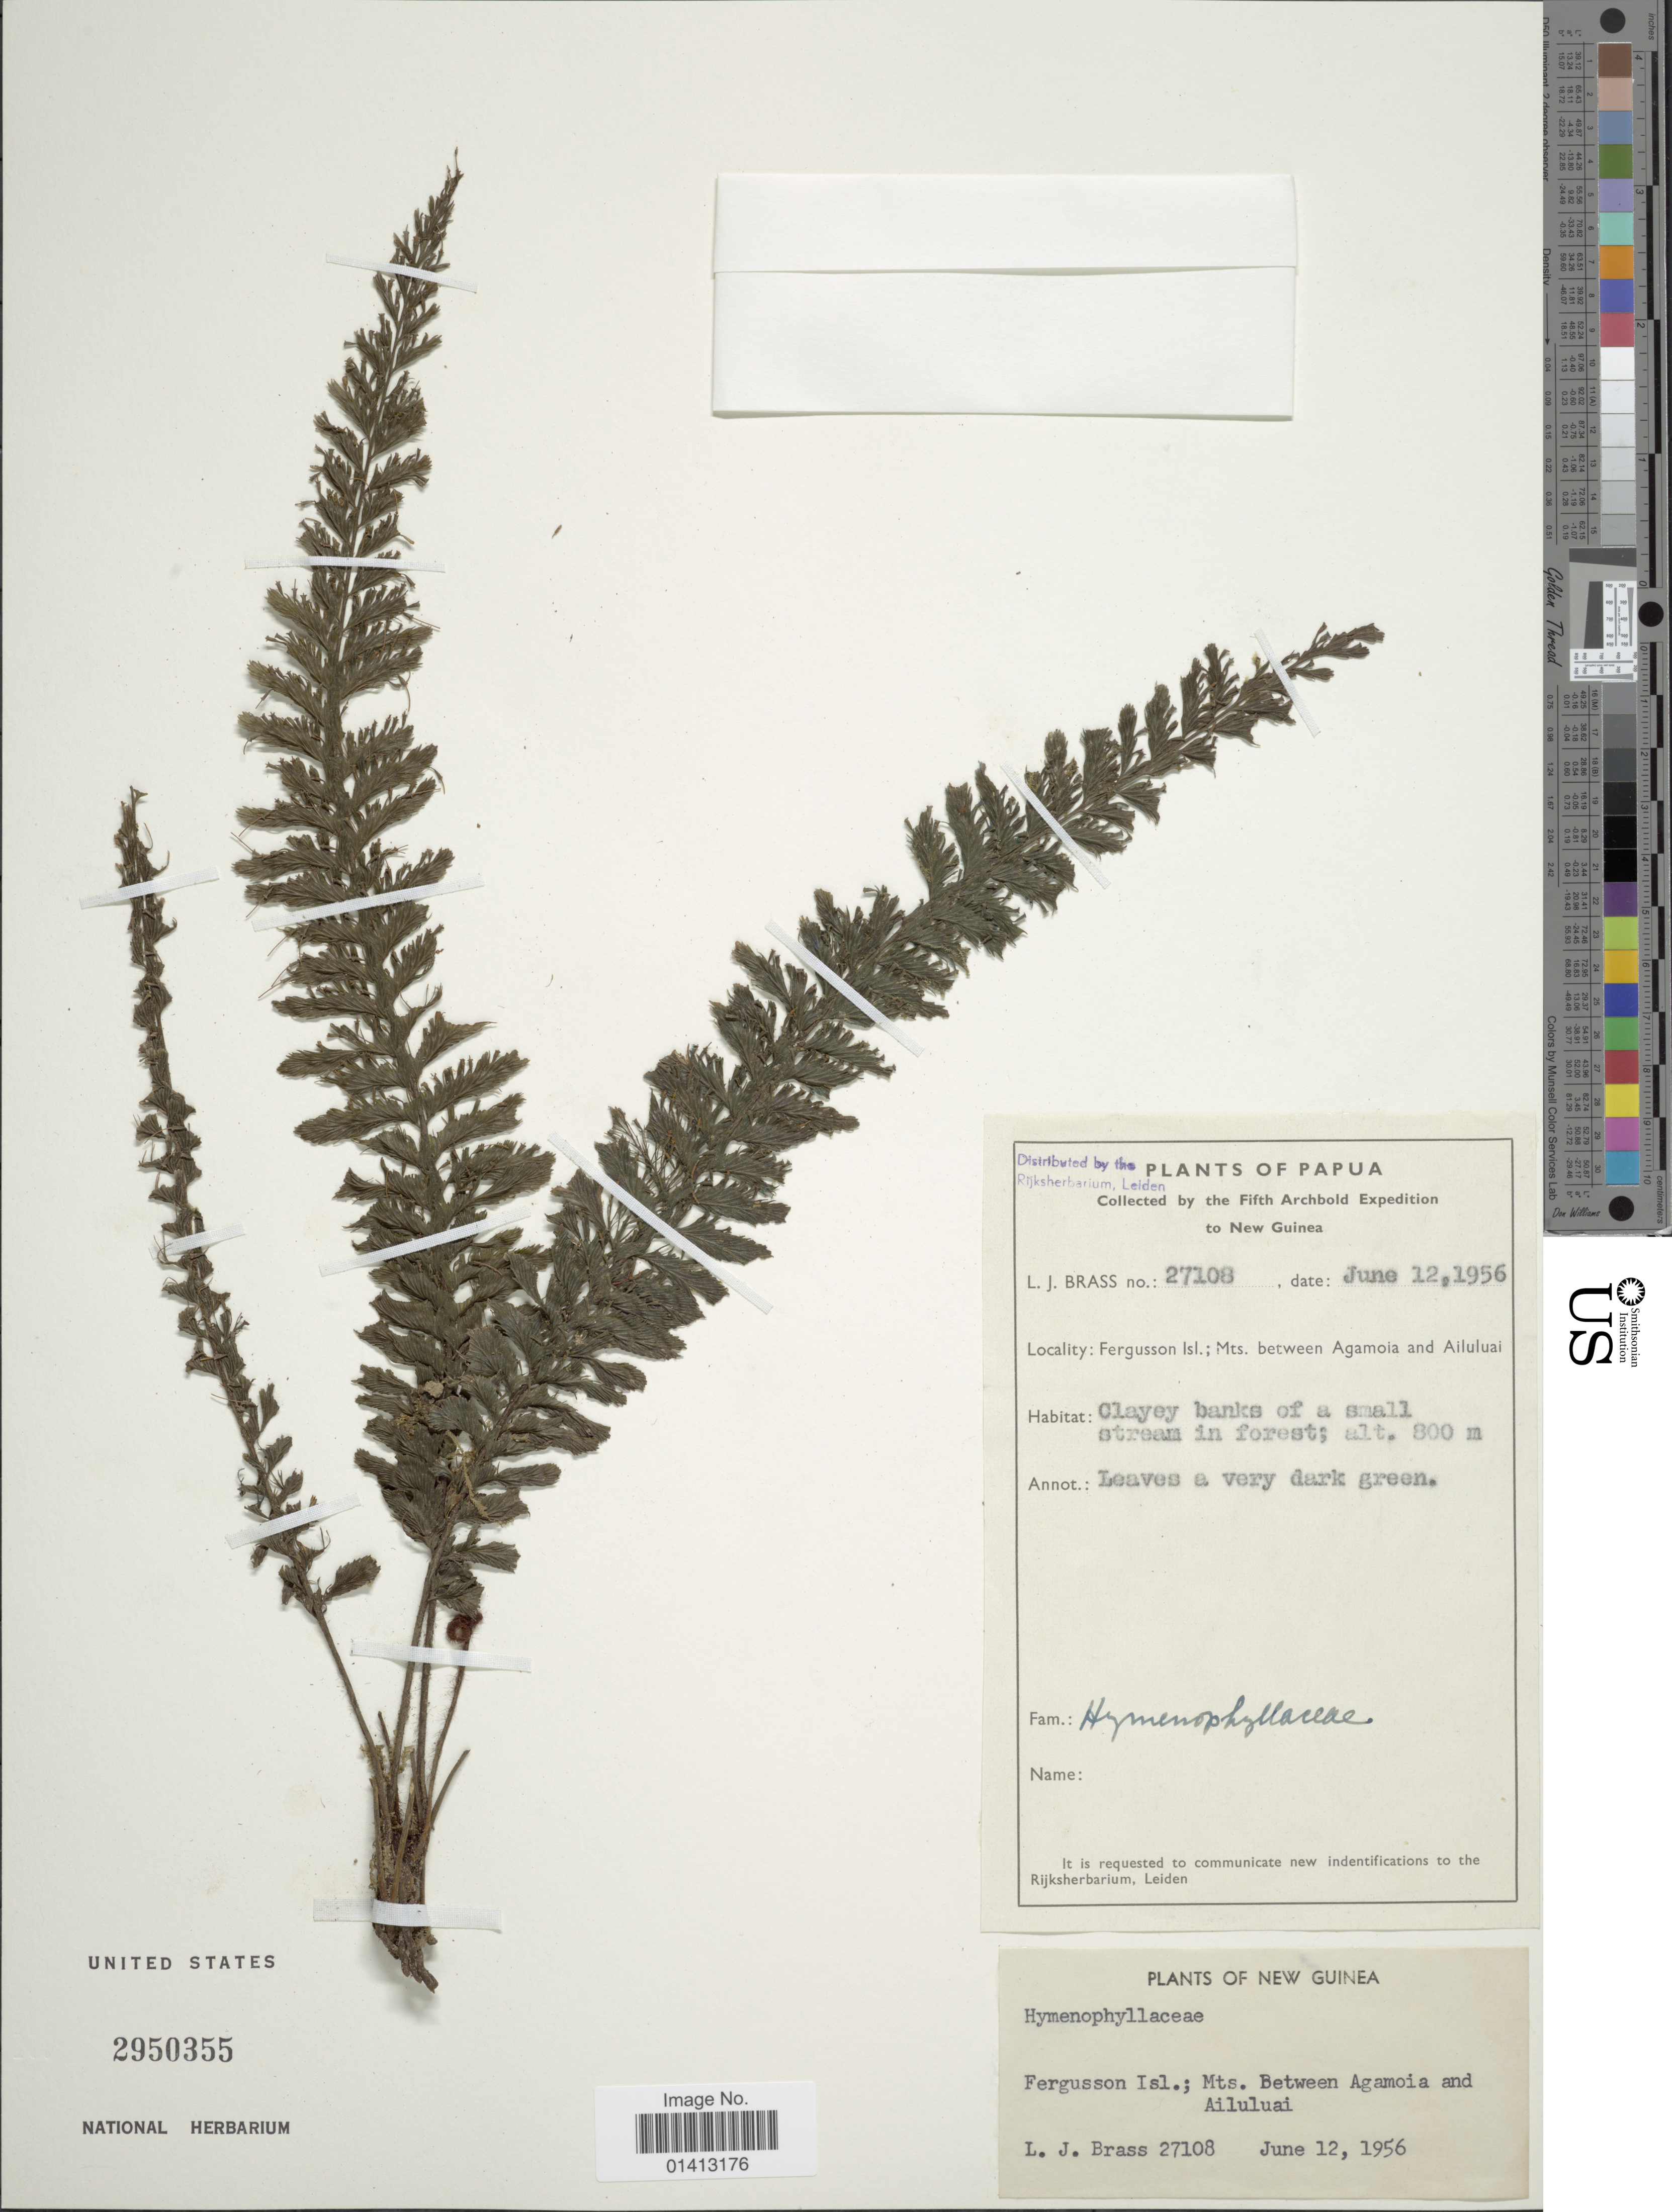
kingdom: Plantae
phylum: Tracheophyta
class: Polypodiopsida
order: Hymenophyllales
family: Hymenophyllaceae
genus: Crepidomanes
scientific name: Crepidomanes sp.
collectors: L. J. Brass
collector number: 27108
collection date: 1956-06-12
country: Papua New Guinea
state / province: Milne Bay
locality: Fergusson Isl.; Mts between Agamoia and Aililuai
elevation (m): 800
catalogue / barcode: US 2950355